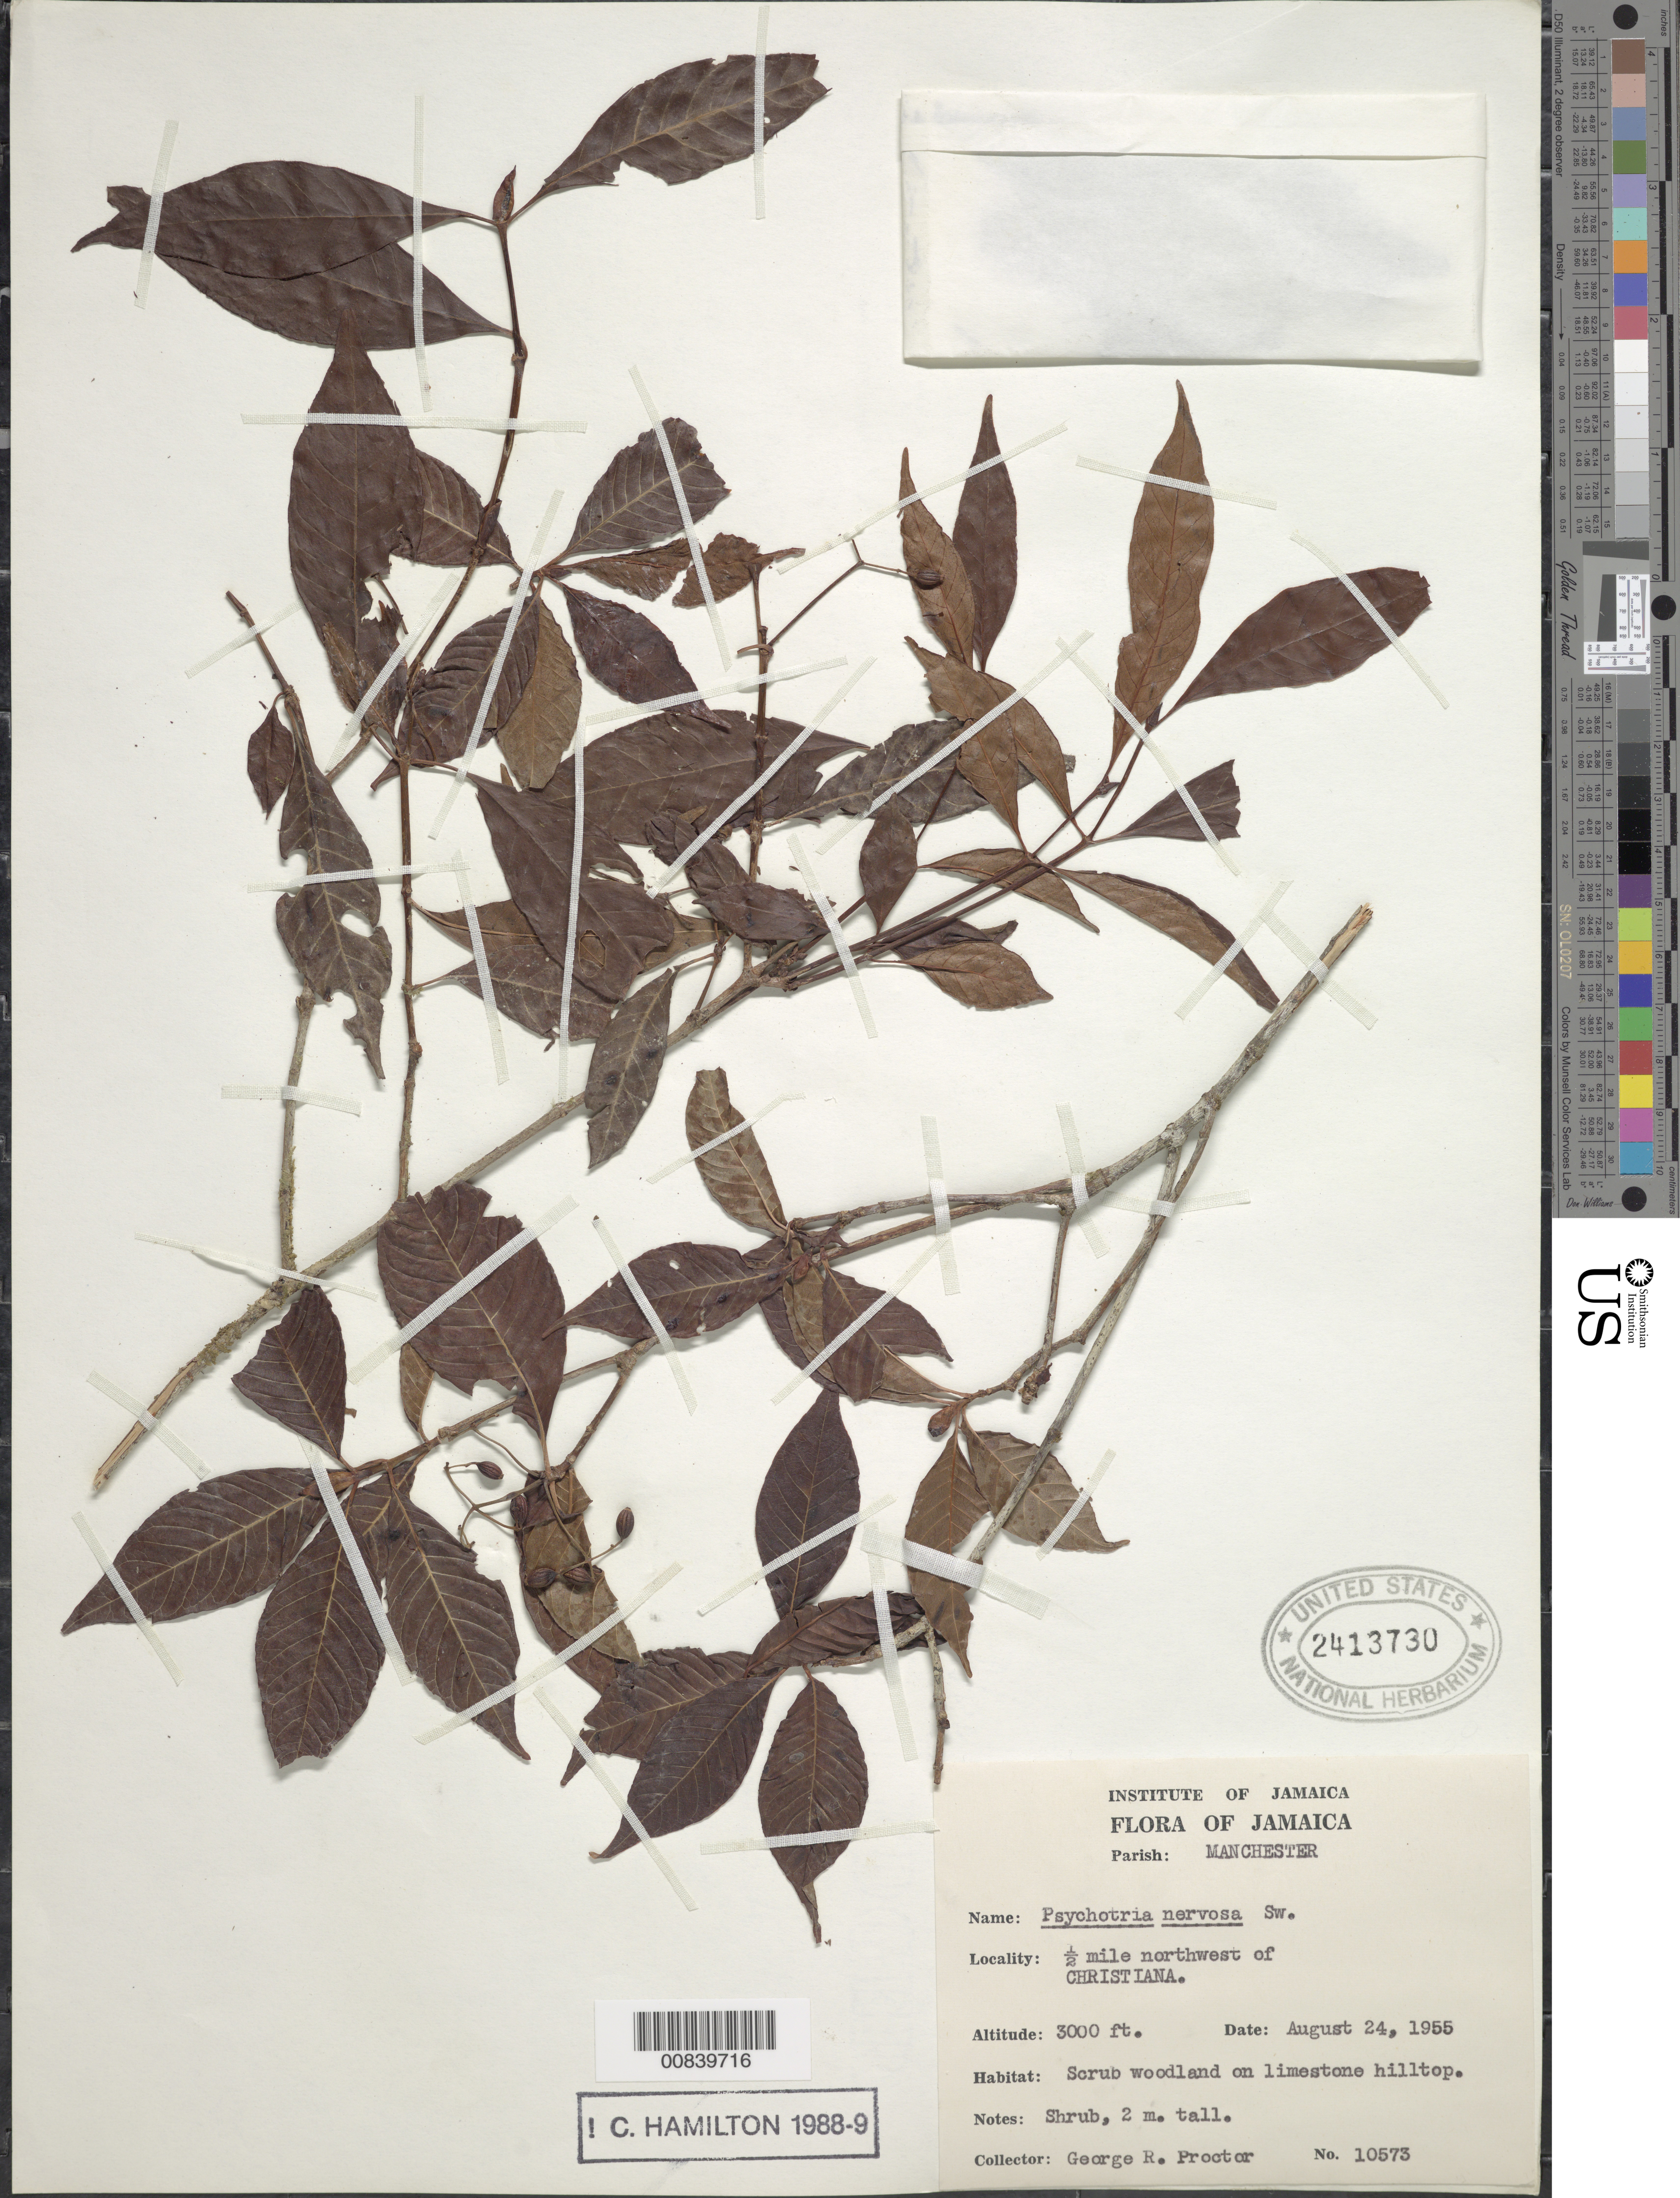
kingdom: Plantae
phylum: Tracheophyta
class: Magnoliopsida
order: Gentianales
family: Rubiaceae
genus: Psychotria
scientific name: Psychotria nervosa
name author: Sw.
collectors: G. R. Proctor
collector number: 10573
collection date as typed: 24 Aug 1955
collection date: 1955-08-24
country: Jamaica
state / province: Manchester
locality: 0.5 mile northwest of Christiana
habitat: Scrub woodland on limestone hilltop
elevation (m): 914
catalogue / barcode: US 2413730